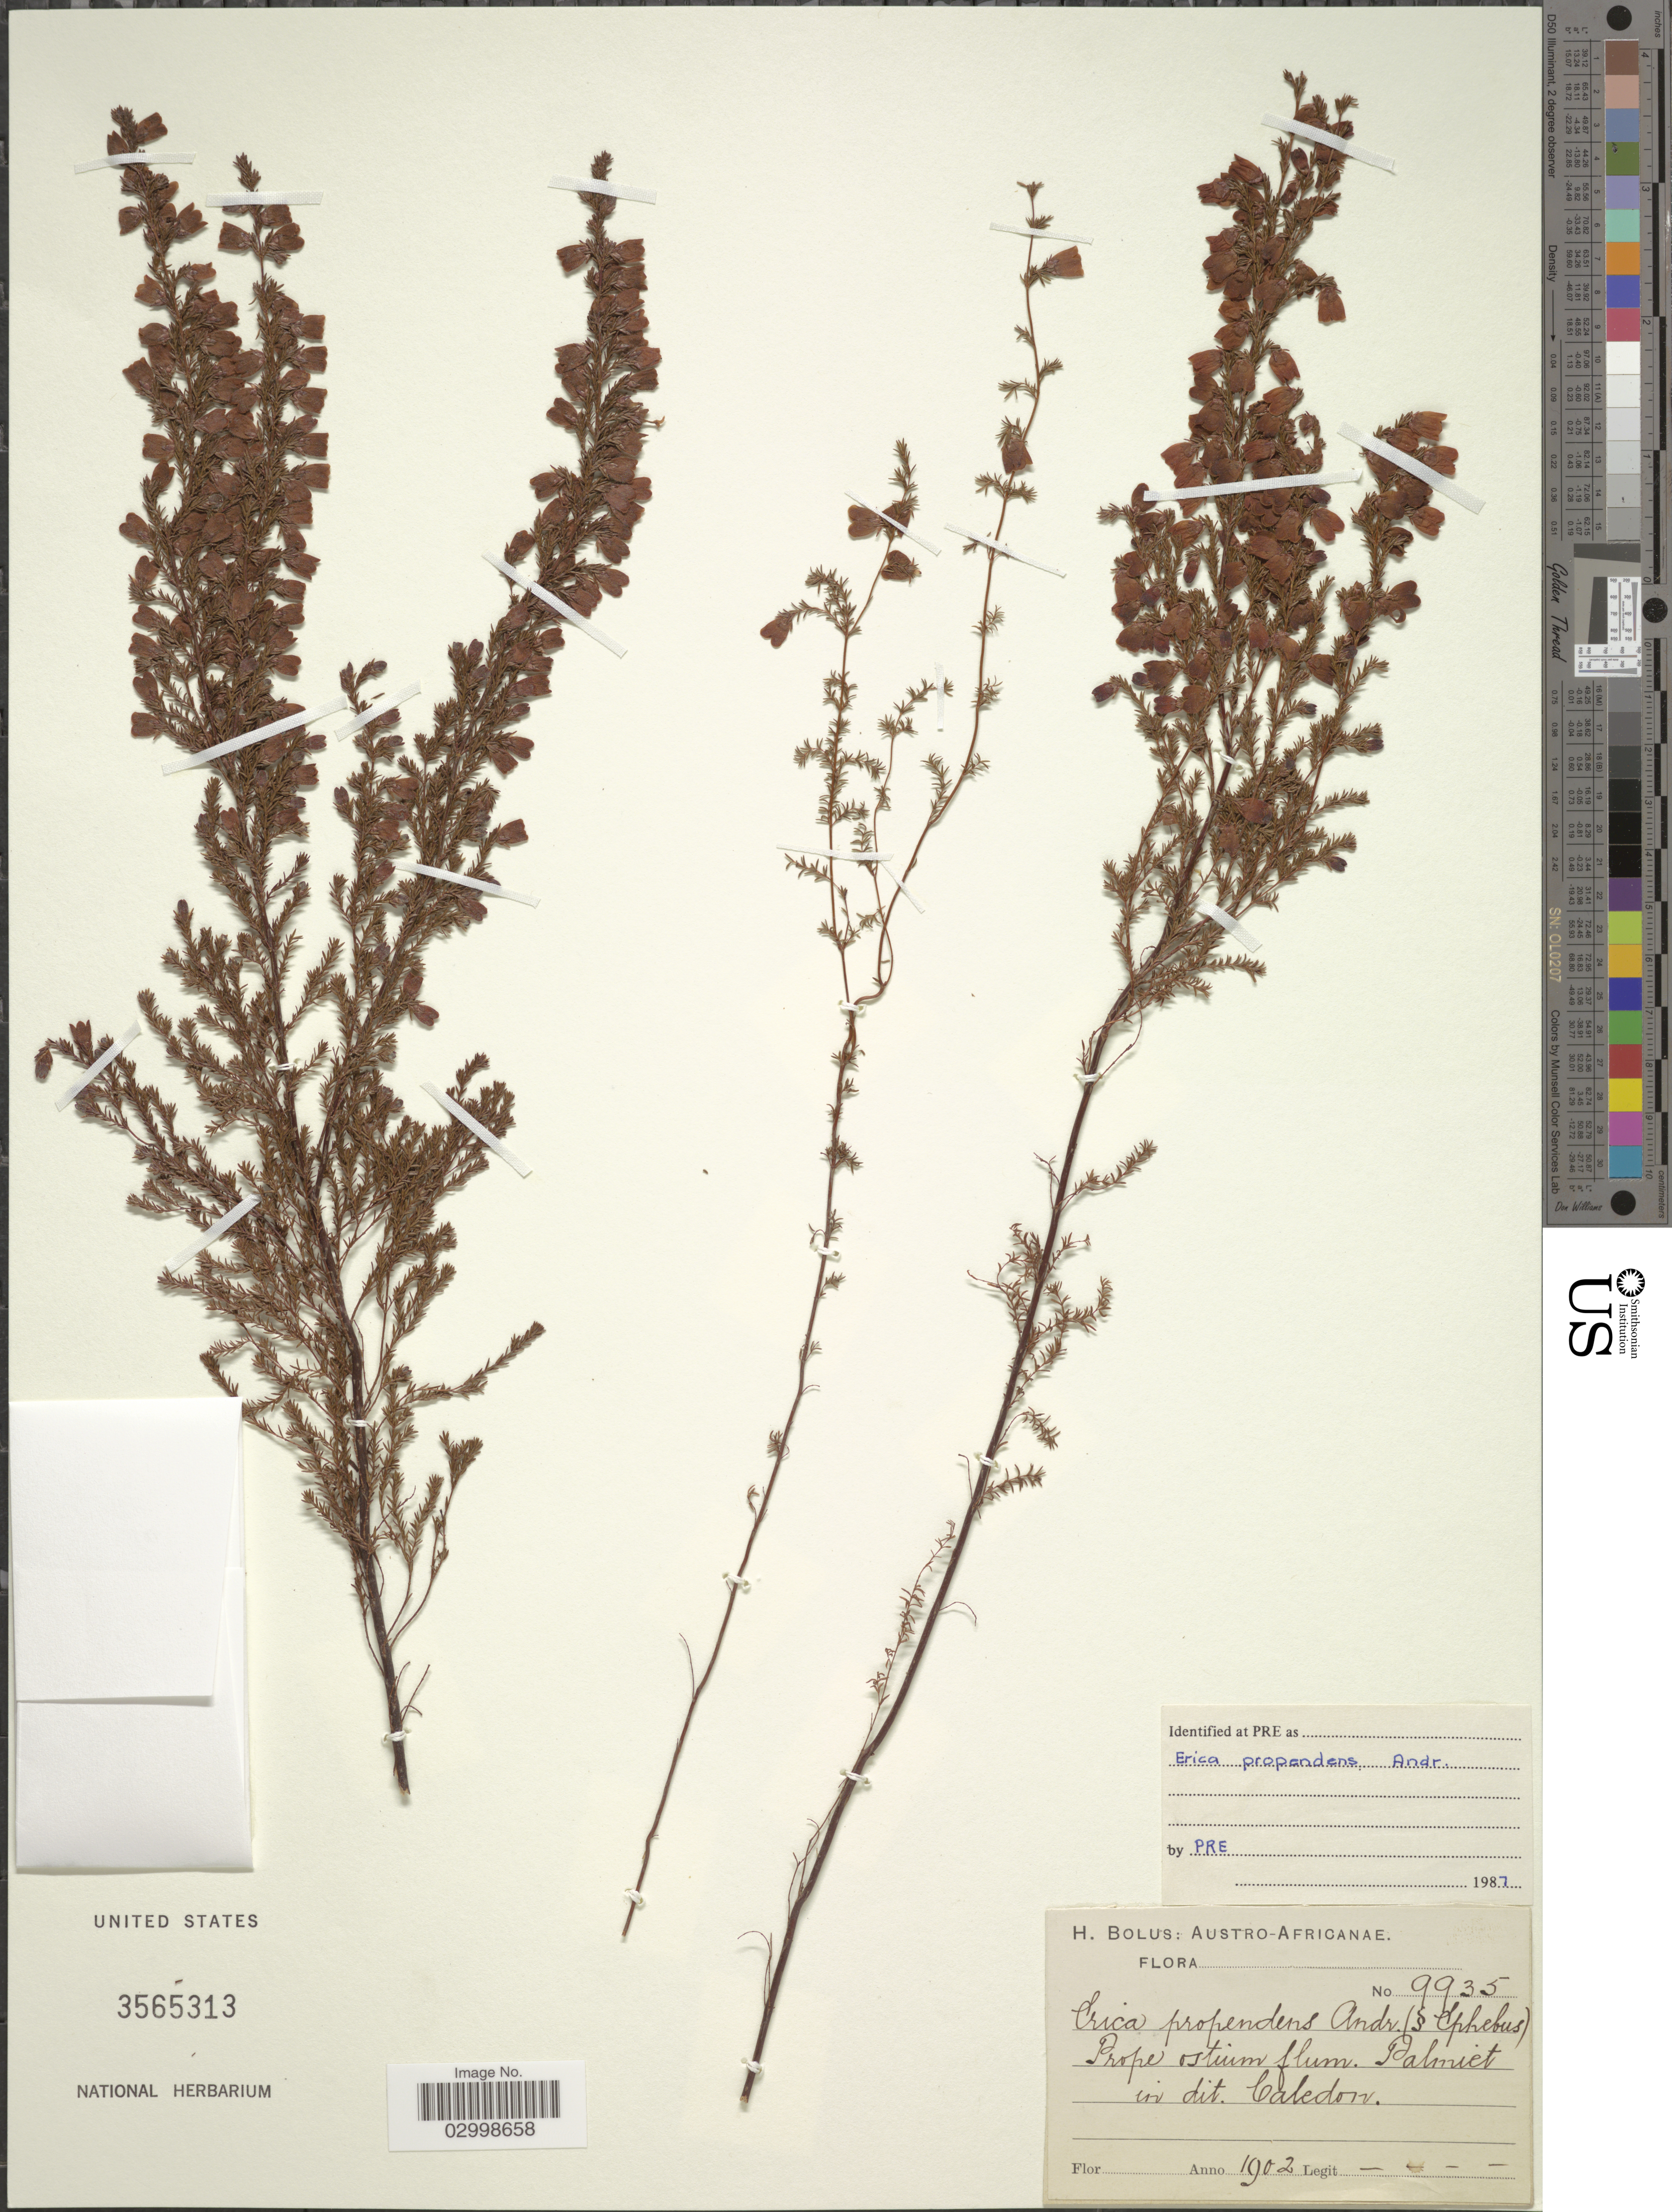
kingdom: Plantae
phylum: Tracheophyta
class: Magnoliopsida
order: Ericales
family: Ericaceae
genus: Erica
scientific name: Erica propendens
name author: Andrews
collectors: H. Bolus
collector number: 9935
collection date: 1902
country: South Africa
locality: Austro-Africanae. Prope ostium flum. Palmiet civ dit. Caledon.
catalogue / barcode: US 3565313